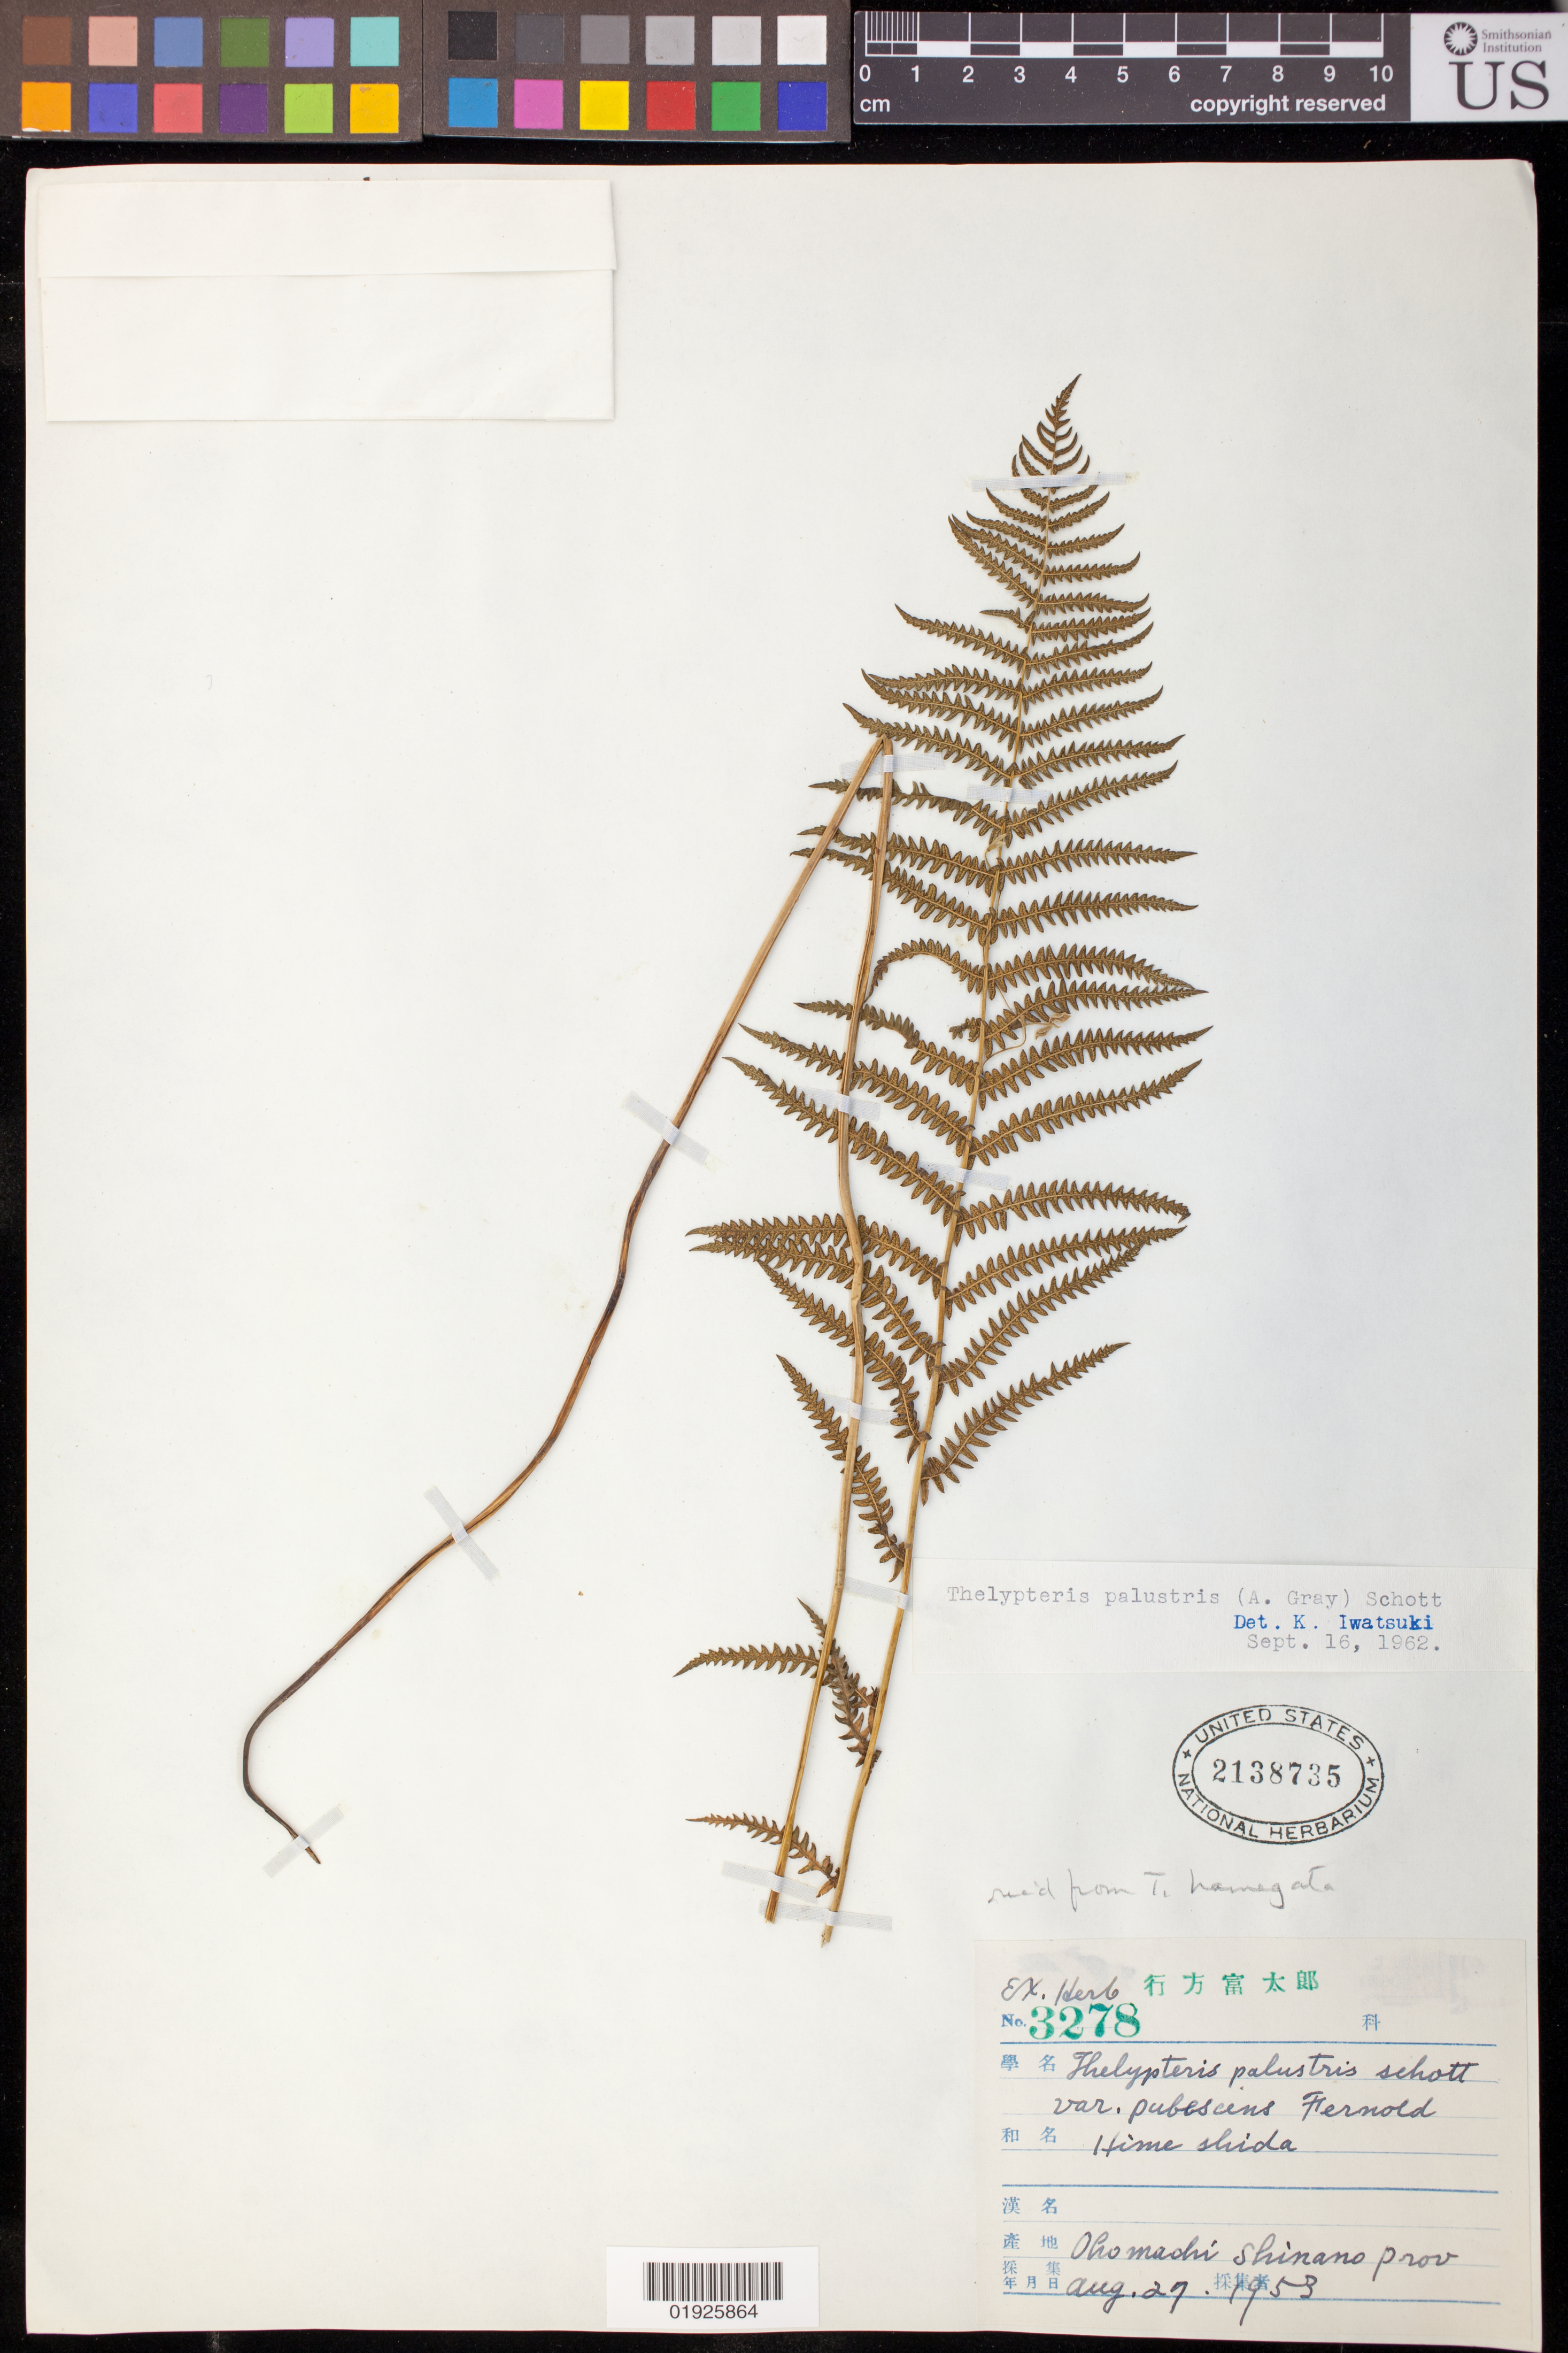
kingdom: Plantae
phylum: Tracheophyta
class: Polypodiopsida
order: Polypodiales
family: Thelypteridaceae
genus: Thelypteris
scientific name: Thelypteris palustris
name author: (Salisb.) Schott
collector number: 3278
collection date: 1953-08-29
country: Japan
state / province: Nagano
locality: Hime-shida. Ohomashi.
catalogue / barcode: US 2138735